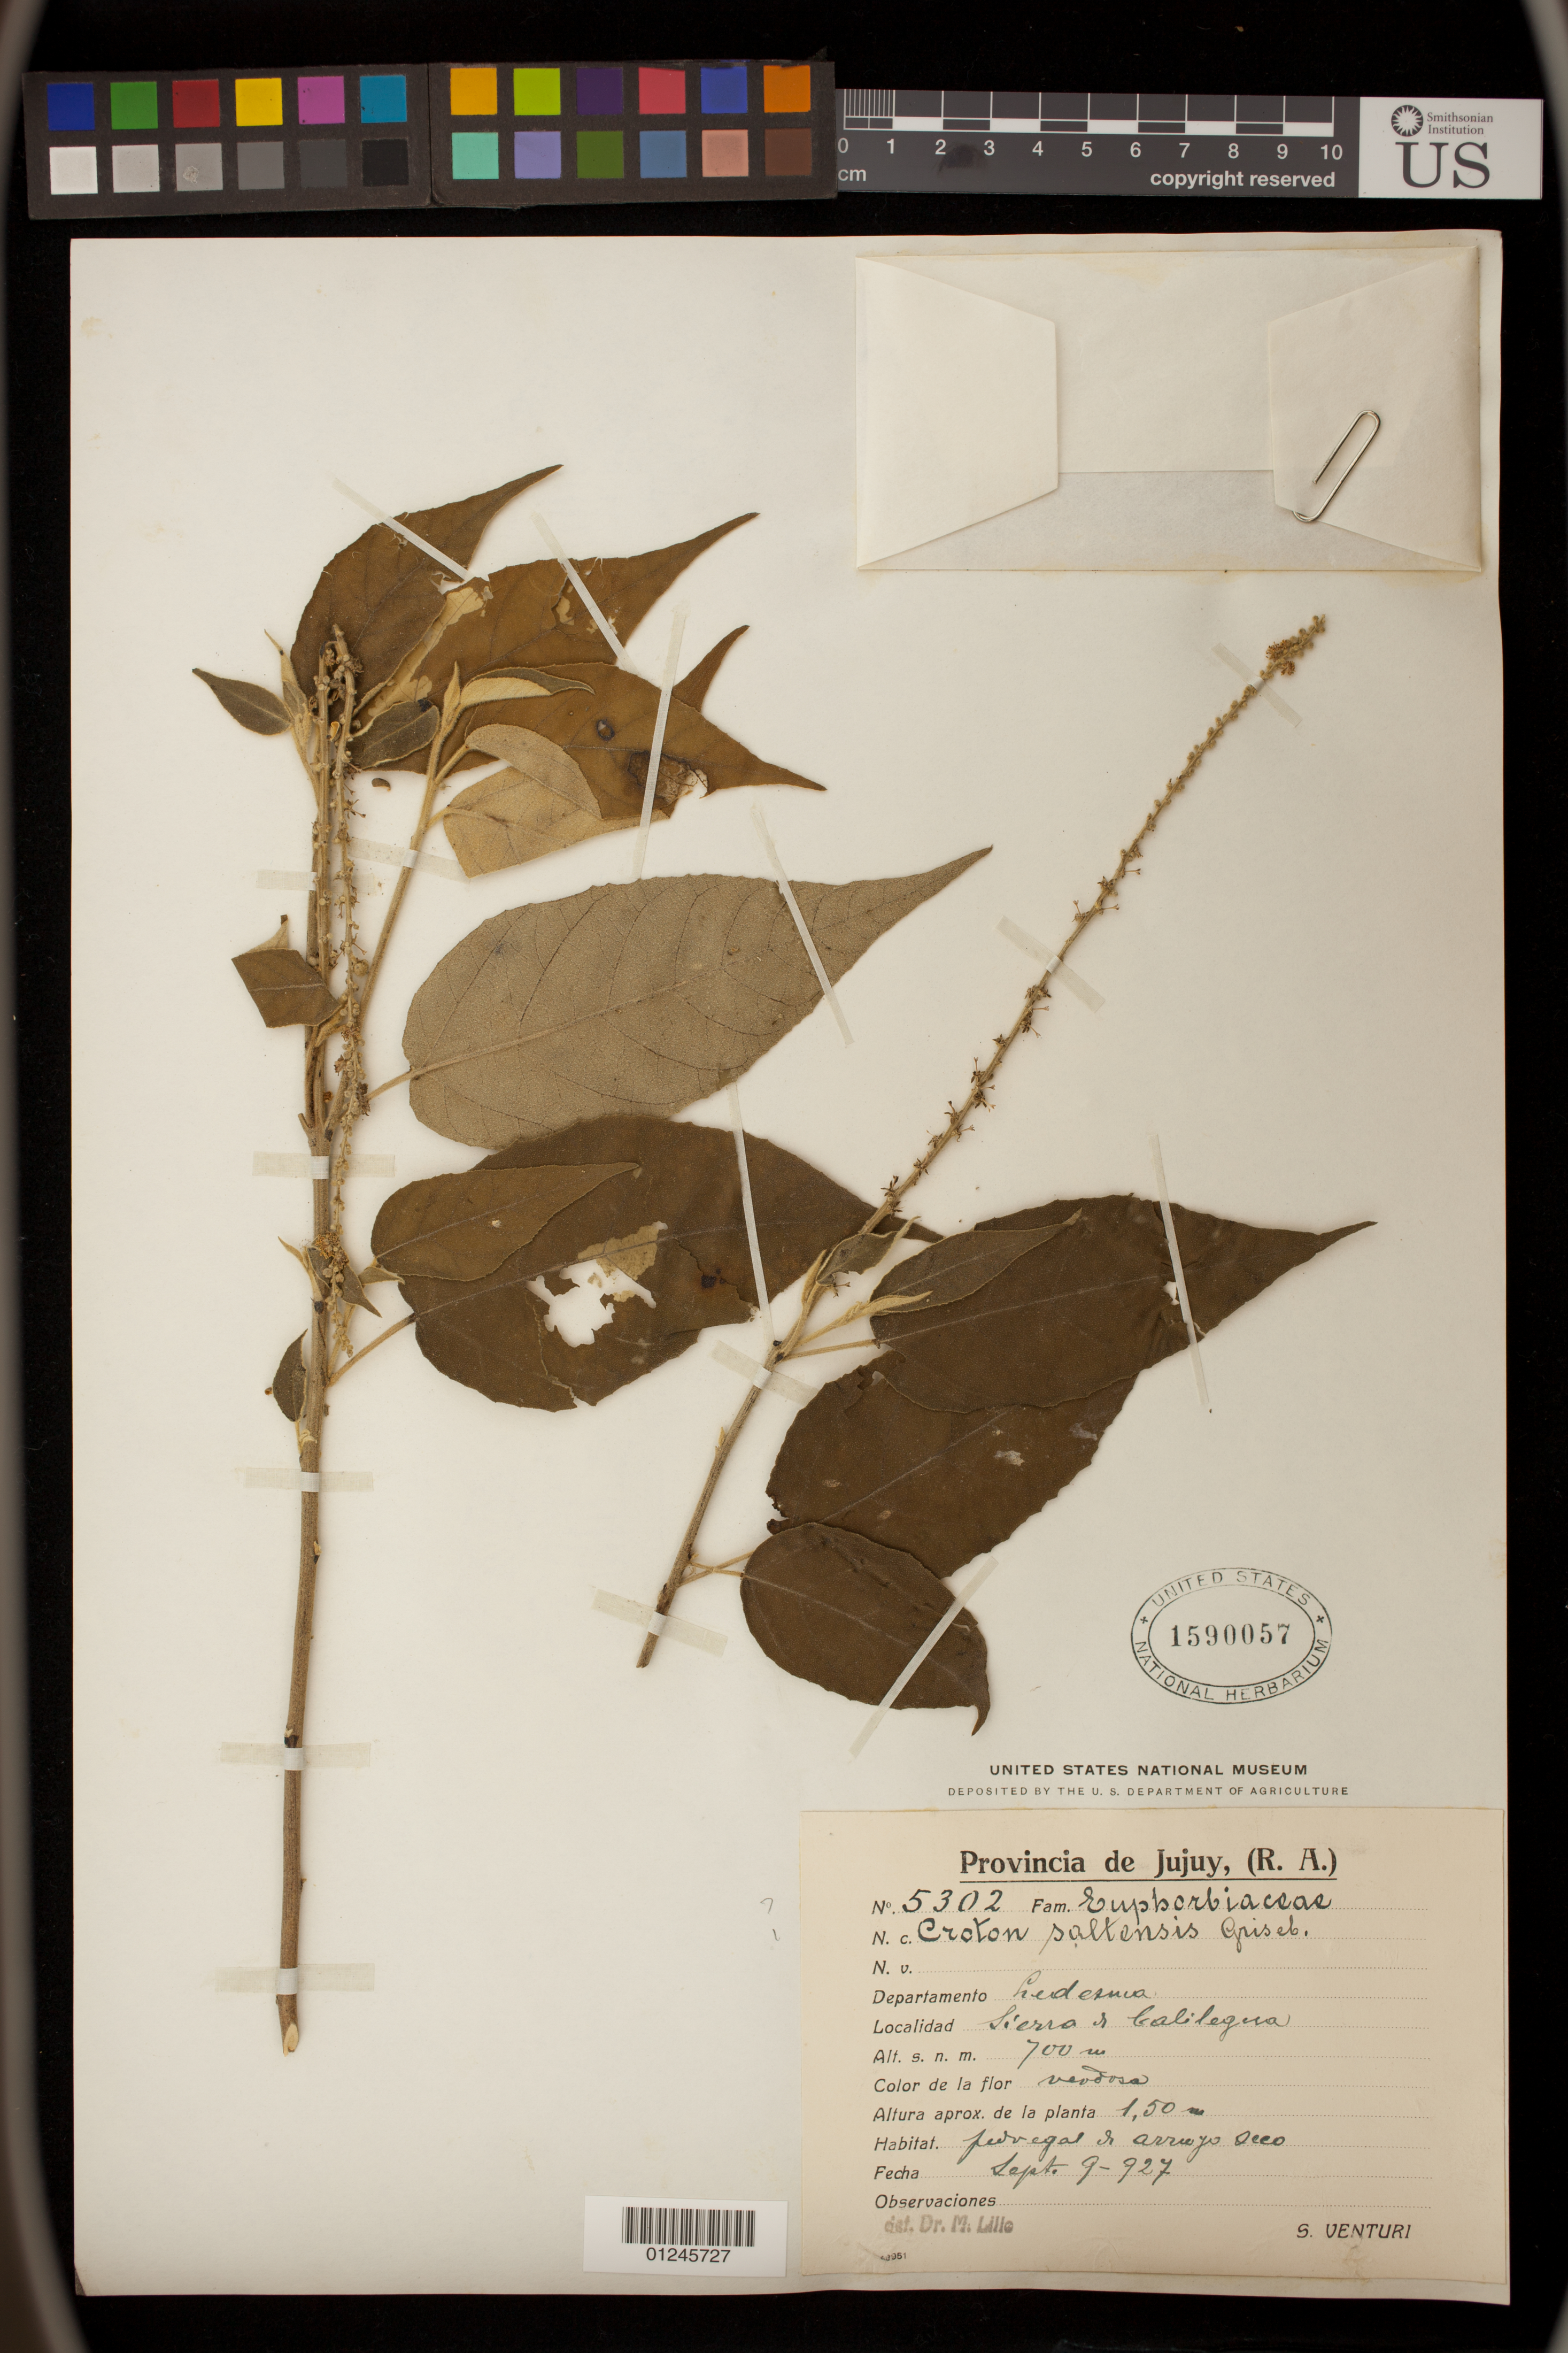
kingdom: Plantae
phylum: Tracheophyta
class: Magnoliopsida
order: Malpighiales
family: Euphorbiaceae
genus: Croton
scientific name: Croton saltensis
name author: Griseb.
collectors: S. Venturi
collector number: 5302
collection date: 1927-09-09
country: Argentina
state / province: Jujuy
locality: Ledesma, Sierra de Calilegua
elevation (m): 700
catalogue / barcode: US 1590057